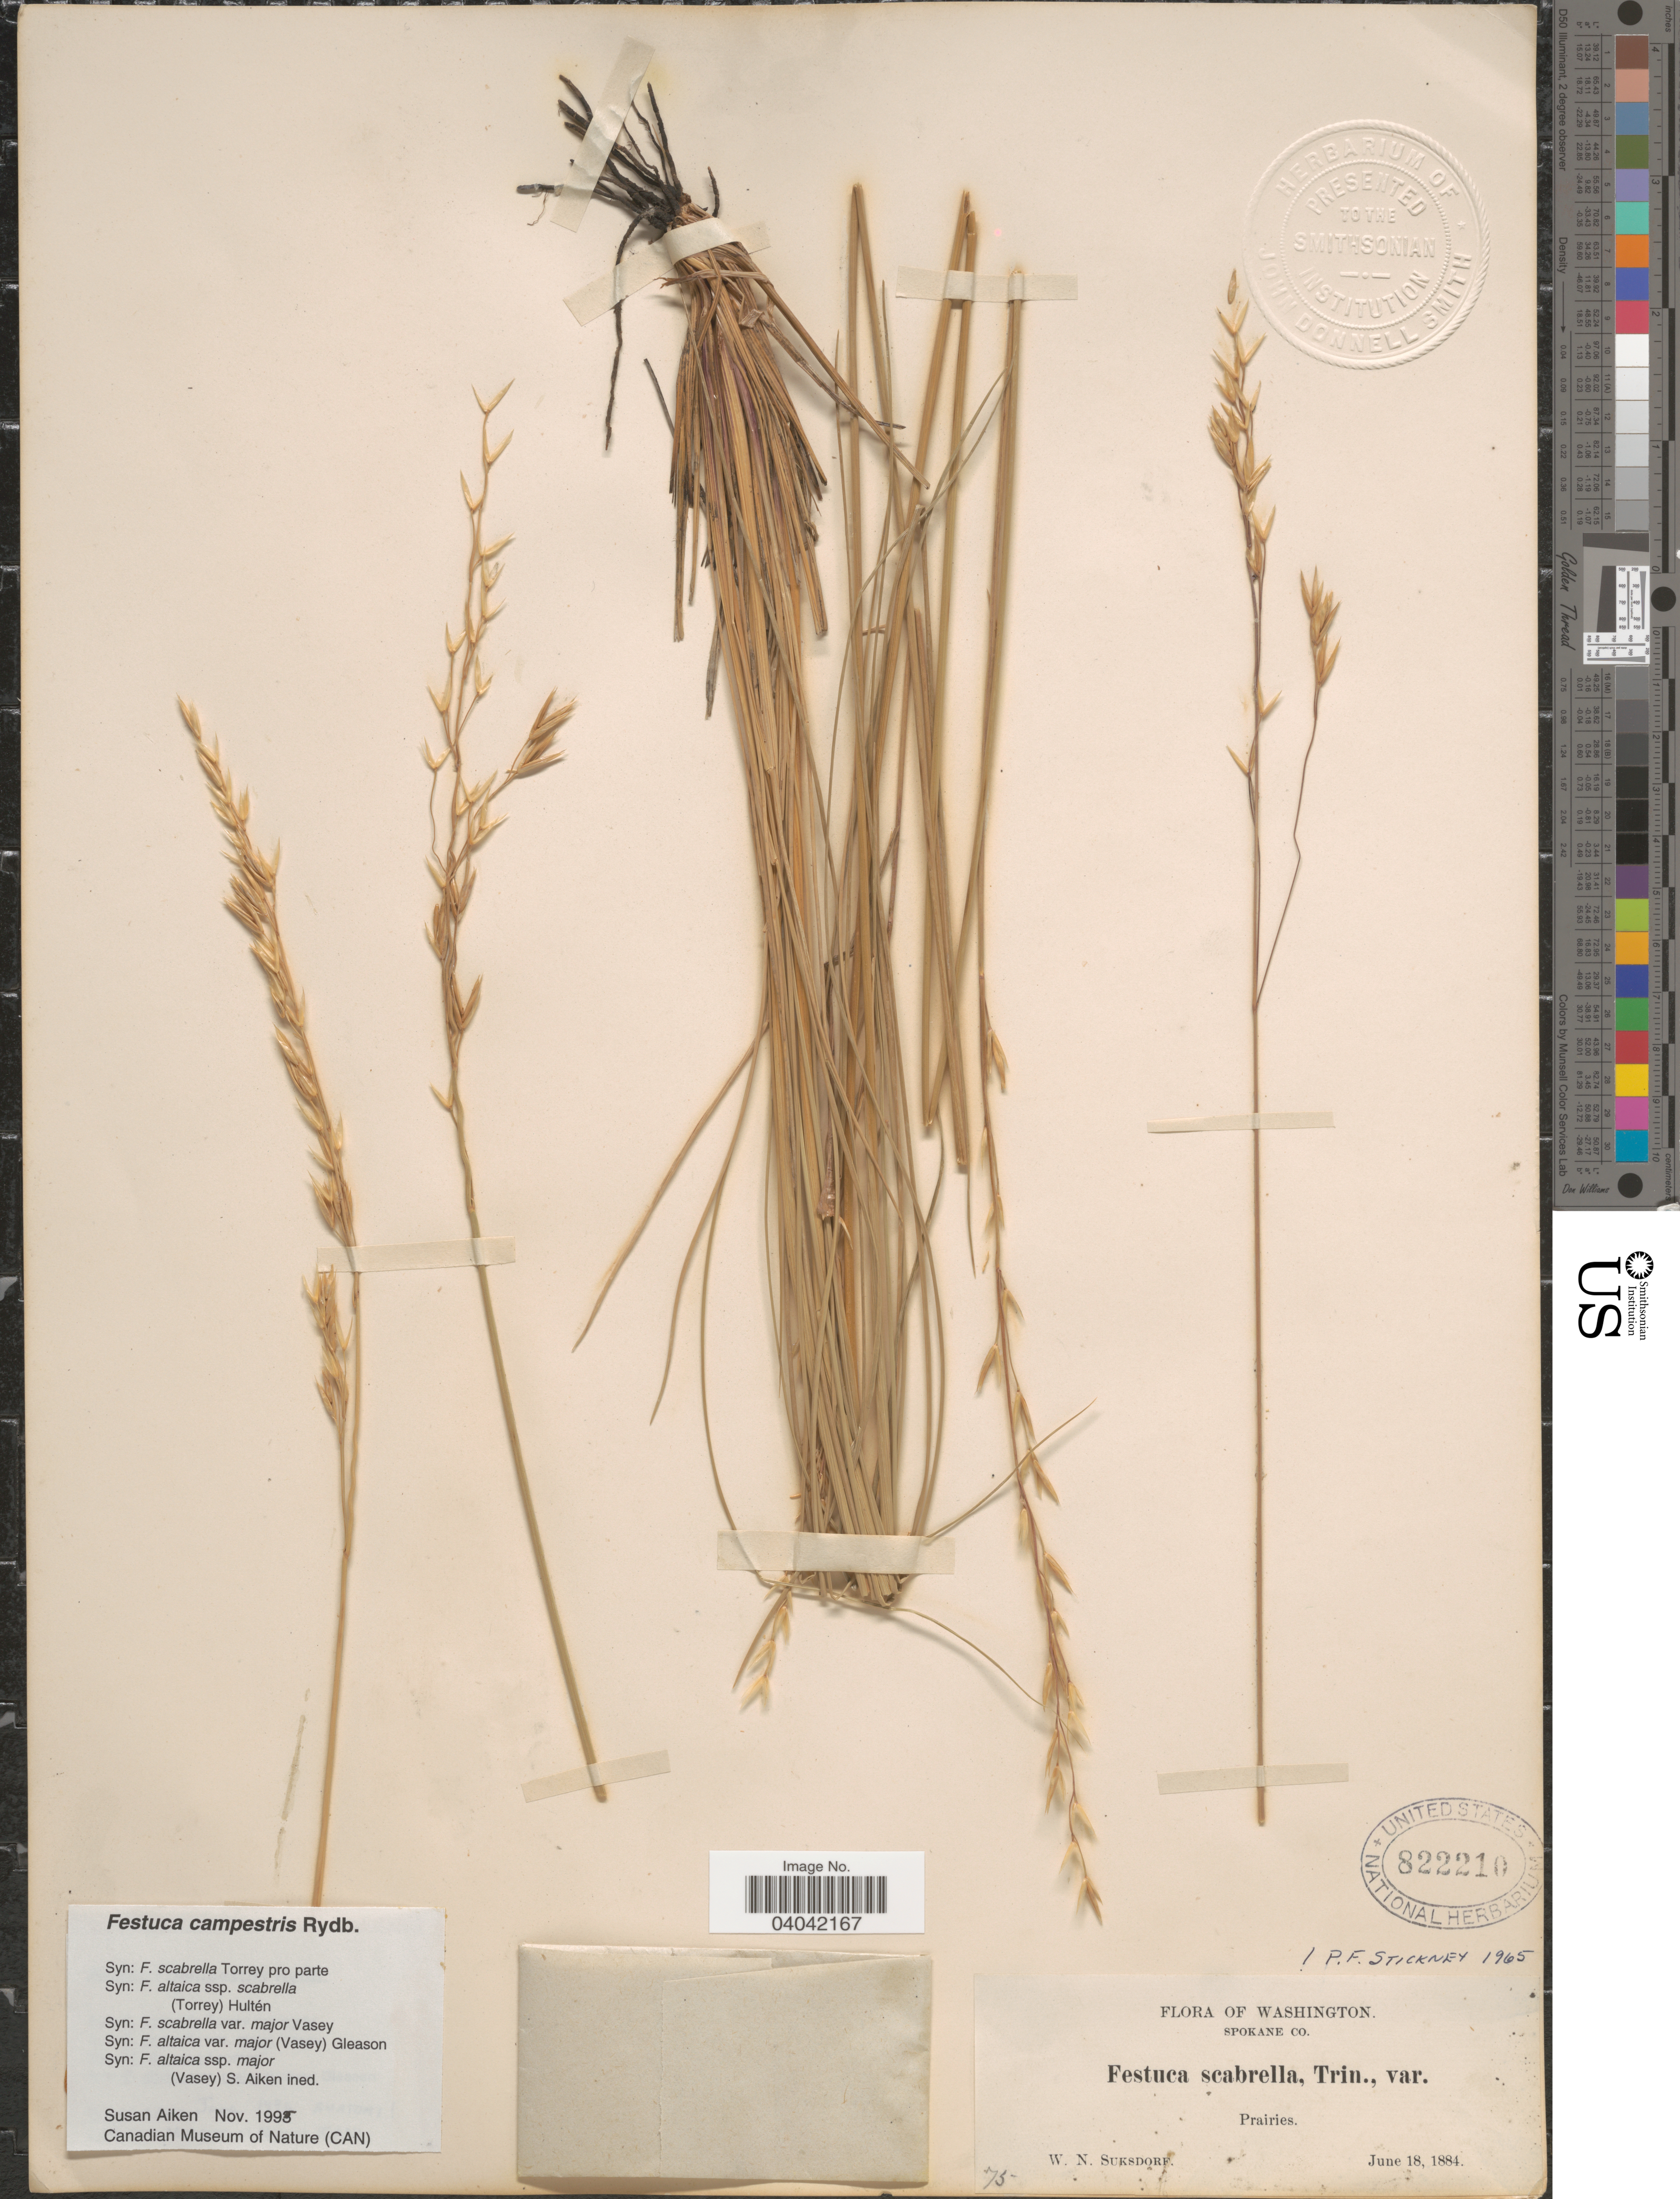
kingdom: Plantae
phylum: Tracheophyta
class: Liliopsida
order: Poales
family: Poaceae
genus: Festuca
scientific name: Festuca campestris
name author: Rydb.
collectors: W. N. Suksdorf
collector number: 75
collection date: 1884-06-18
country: United States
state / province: Washington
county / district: Spokane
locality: Spokane Co. Prairies.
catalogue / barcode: US 822210